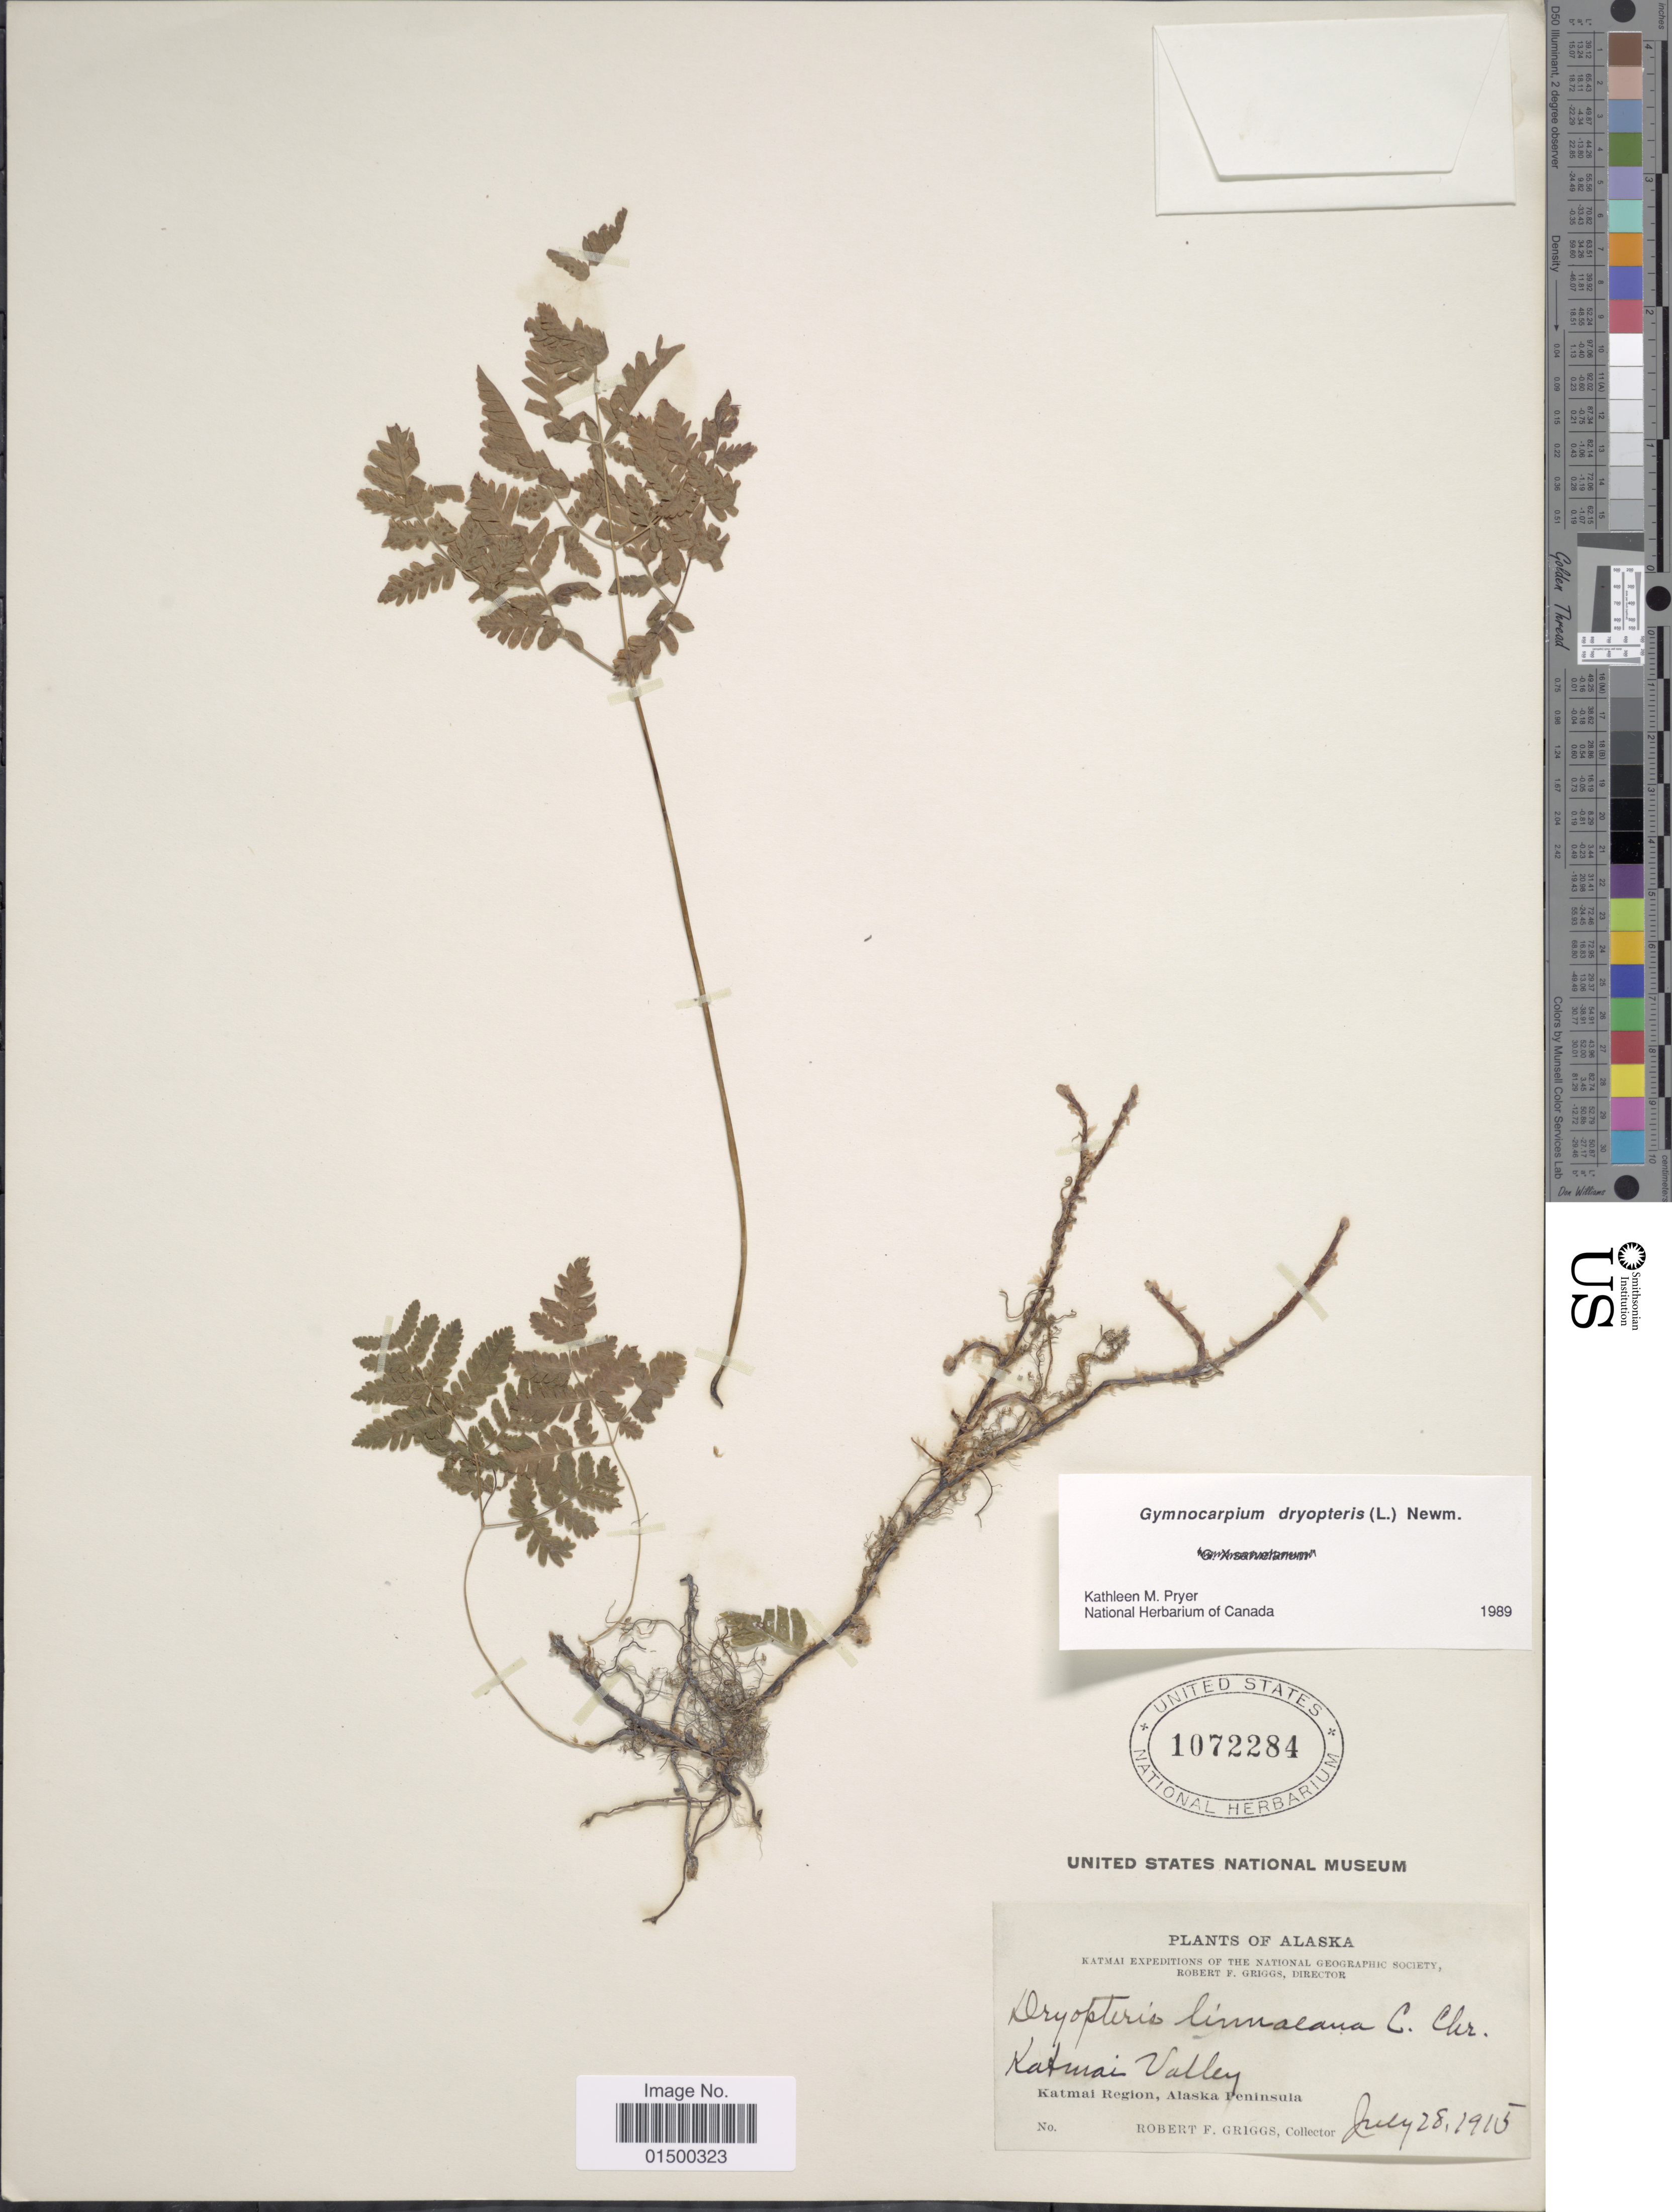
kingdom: Plantae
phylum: Tracheophyta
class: Polypodiopsida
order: Polypodiales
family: Cystopteridaceae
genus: Gymnocarpium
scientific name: Gymnocarpium dryopteris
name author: (L.) Newman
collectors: R. F. Griggs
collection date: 1915-07-28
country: United States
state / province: Alaska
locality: Katmai Valley, Katmai Region, Alaska Peninsula.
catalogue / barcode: US 1072284